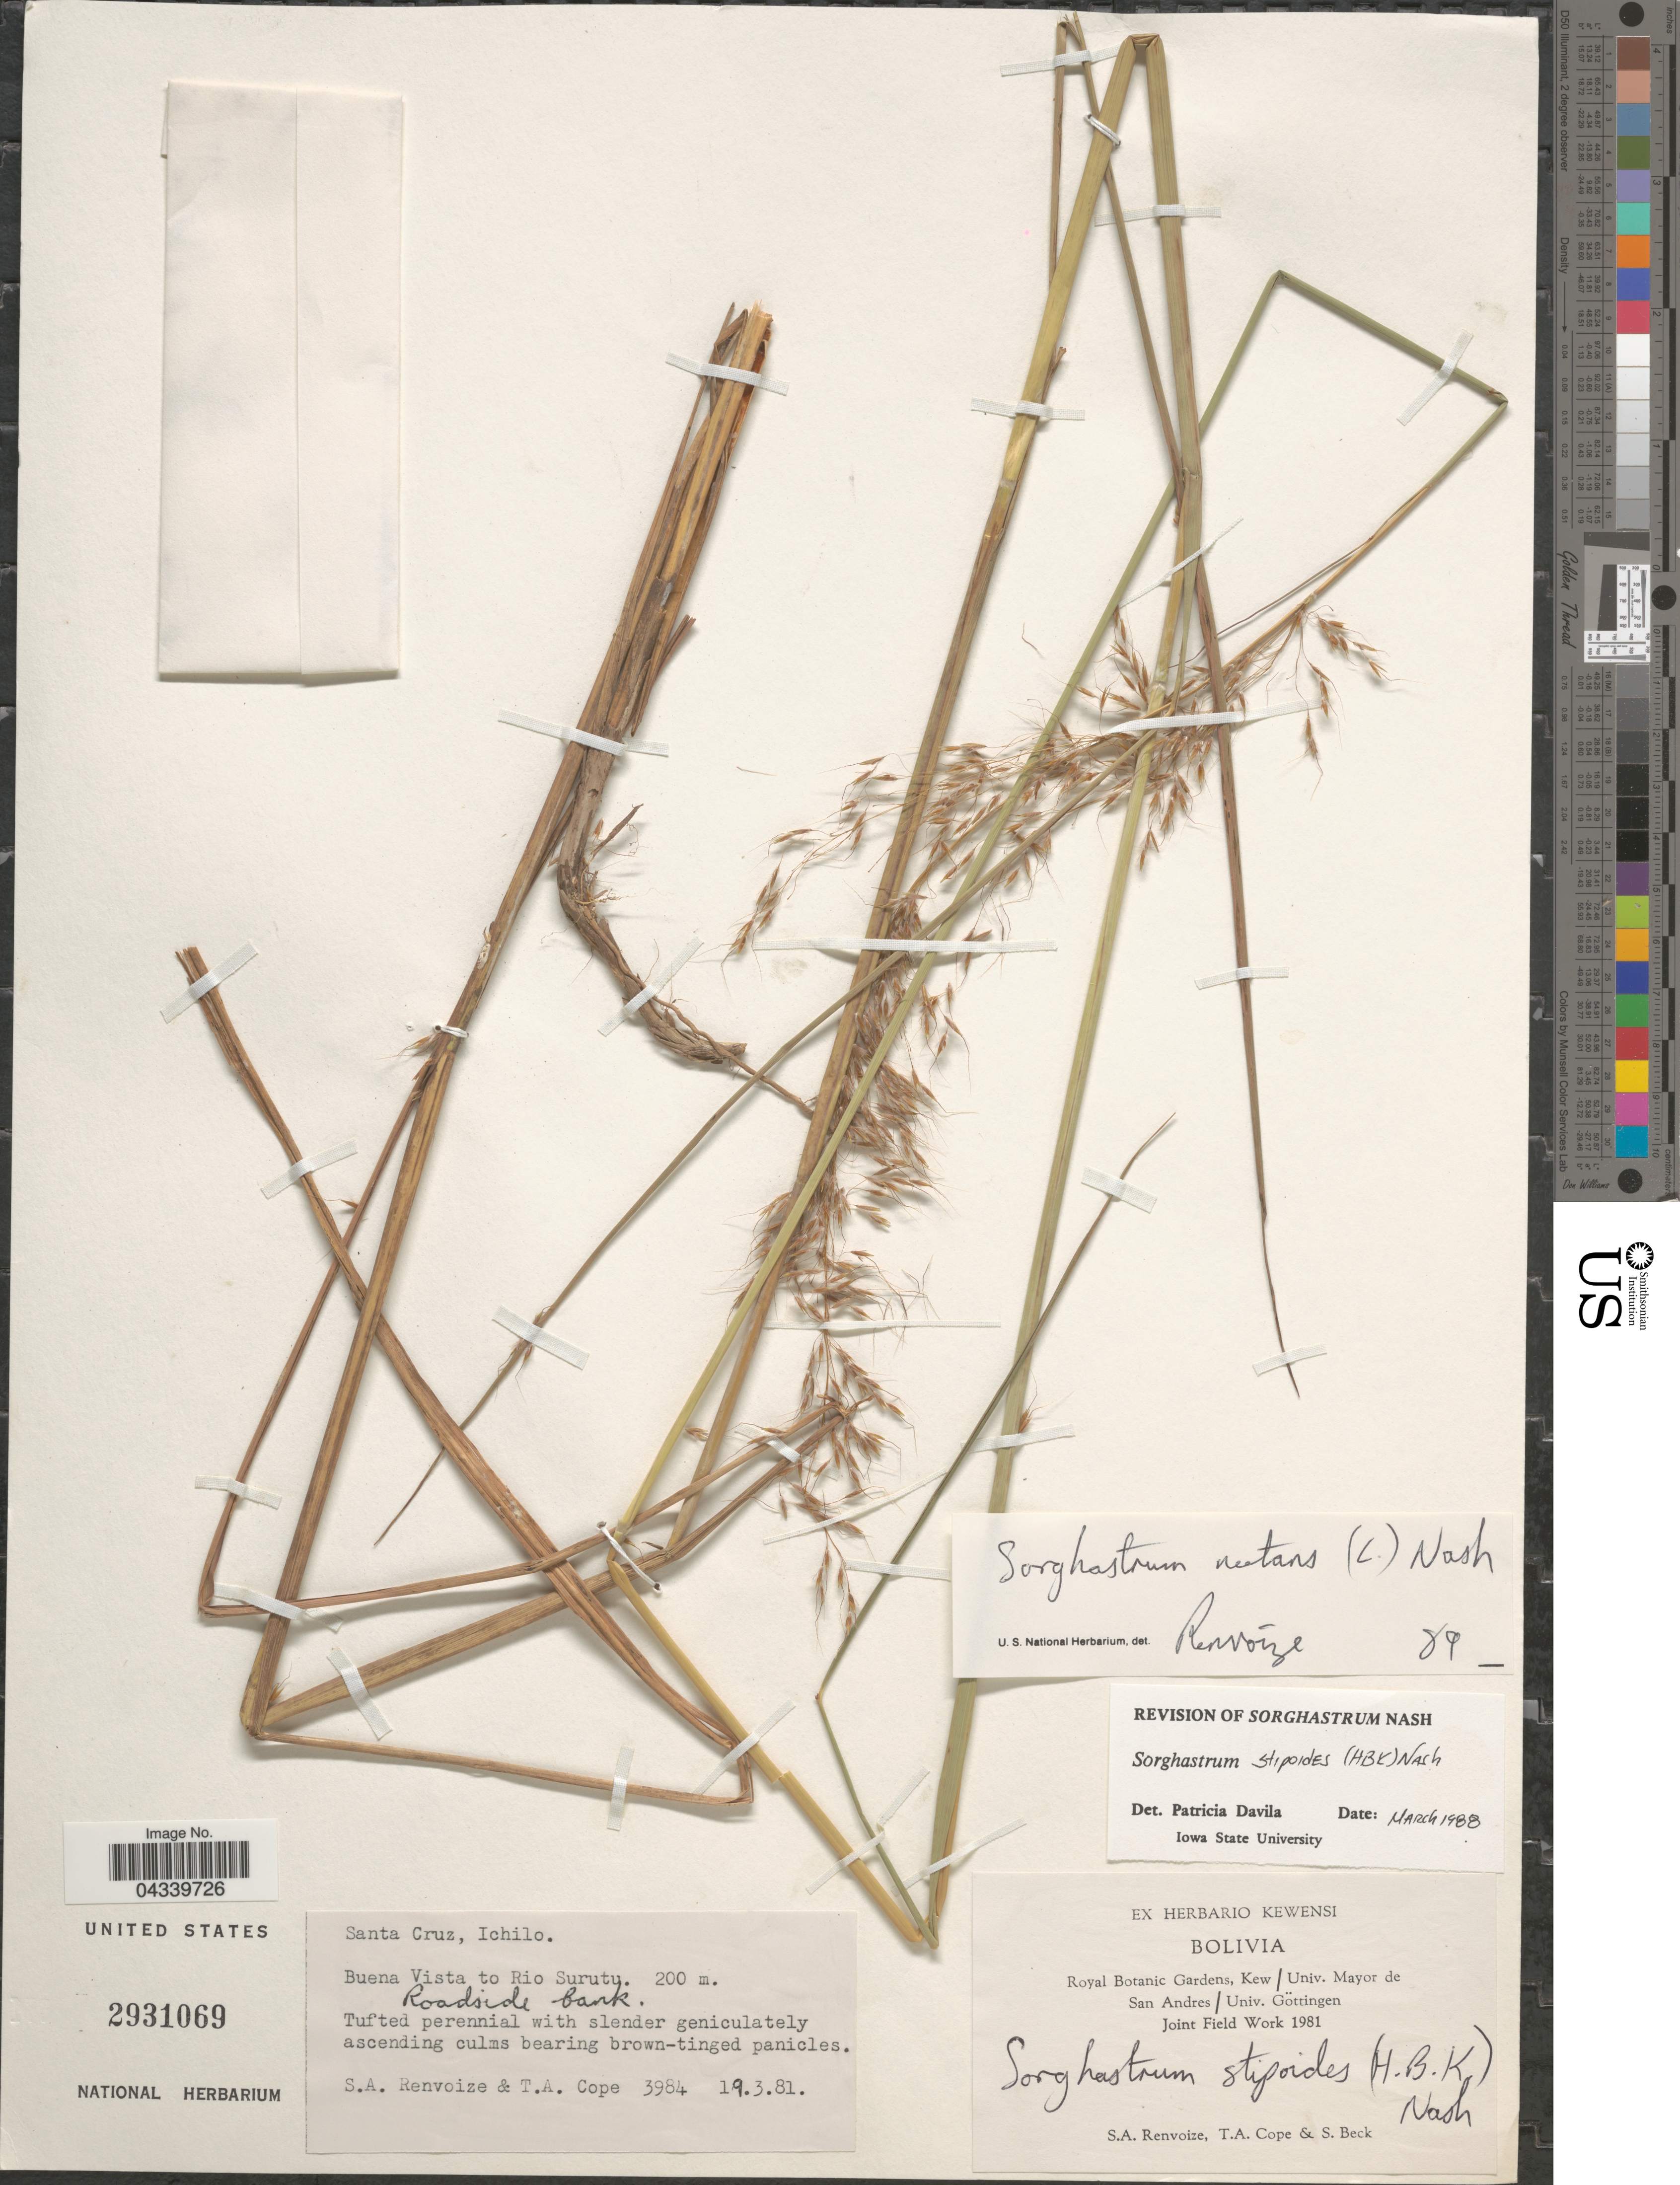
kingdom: Plantae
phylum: Tracheophyta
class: Liliopsida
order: Poales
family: Poaceae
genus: Sorghastrum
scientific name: Sorghastrum stipoides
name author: (Kunth) Nash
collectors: S. A. Renvoize, T. A. Cope & S. G. Beck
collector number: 3984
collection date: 1981-03-19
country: Bolivia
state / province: Santa Cruz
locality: Royal Botanic Gardens, Kew/Univ. Mayor de San Andres/Univ. Göttingen Joint Field Work 1981. Ichilo. Buena Vista to Rio Surutu.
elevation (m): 200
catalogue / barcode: US 2931069